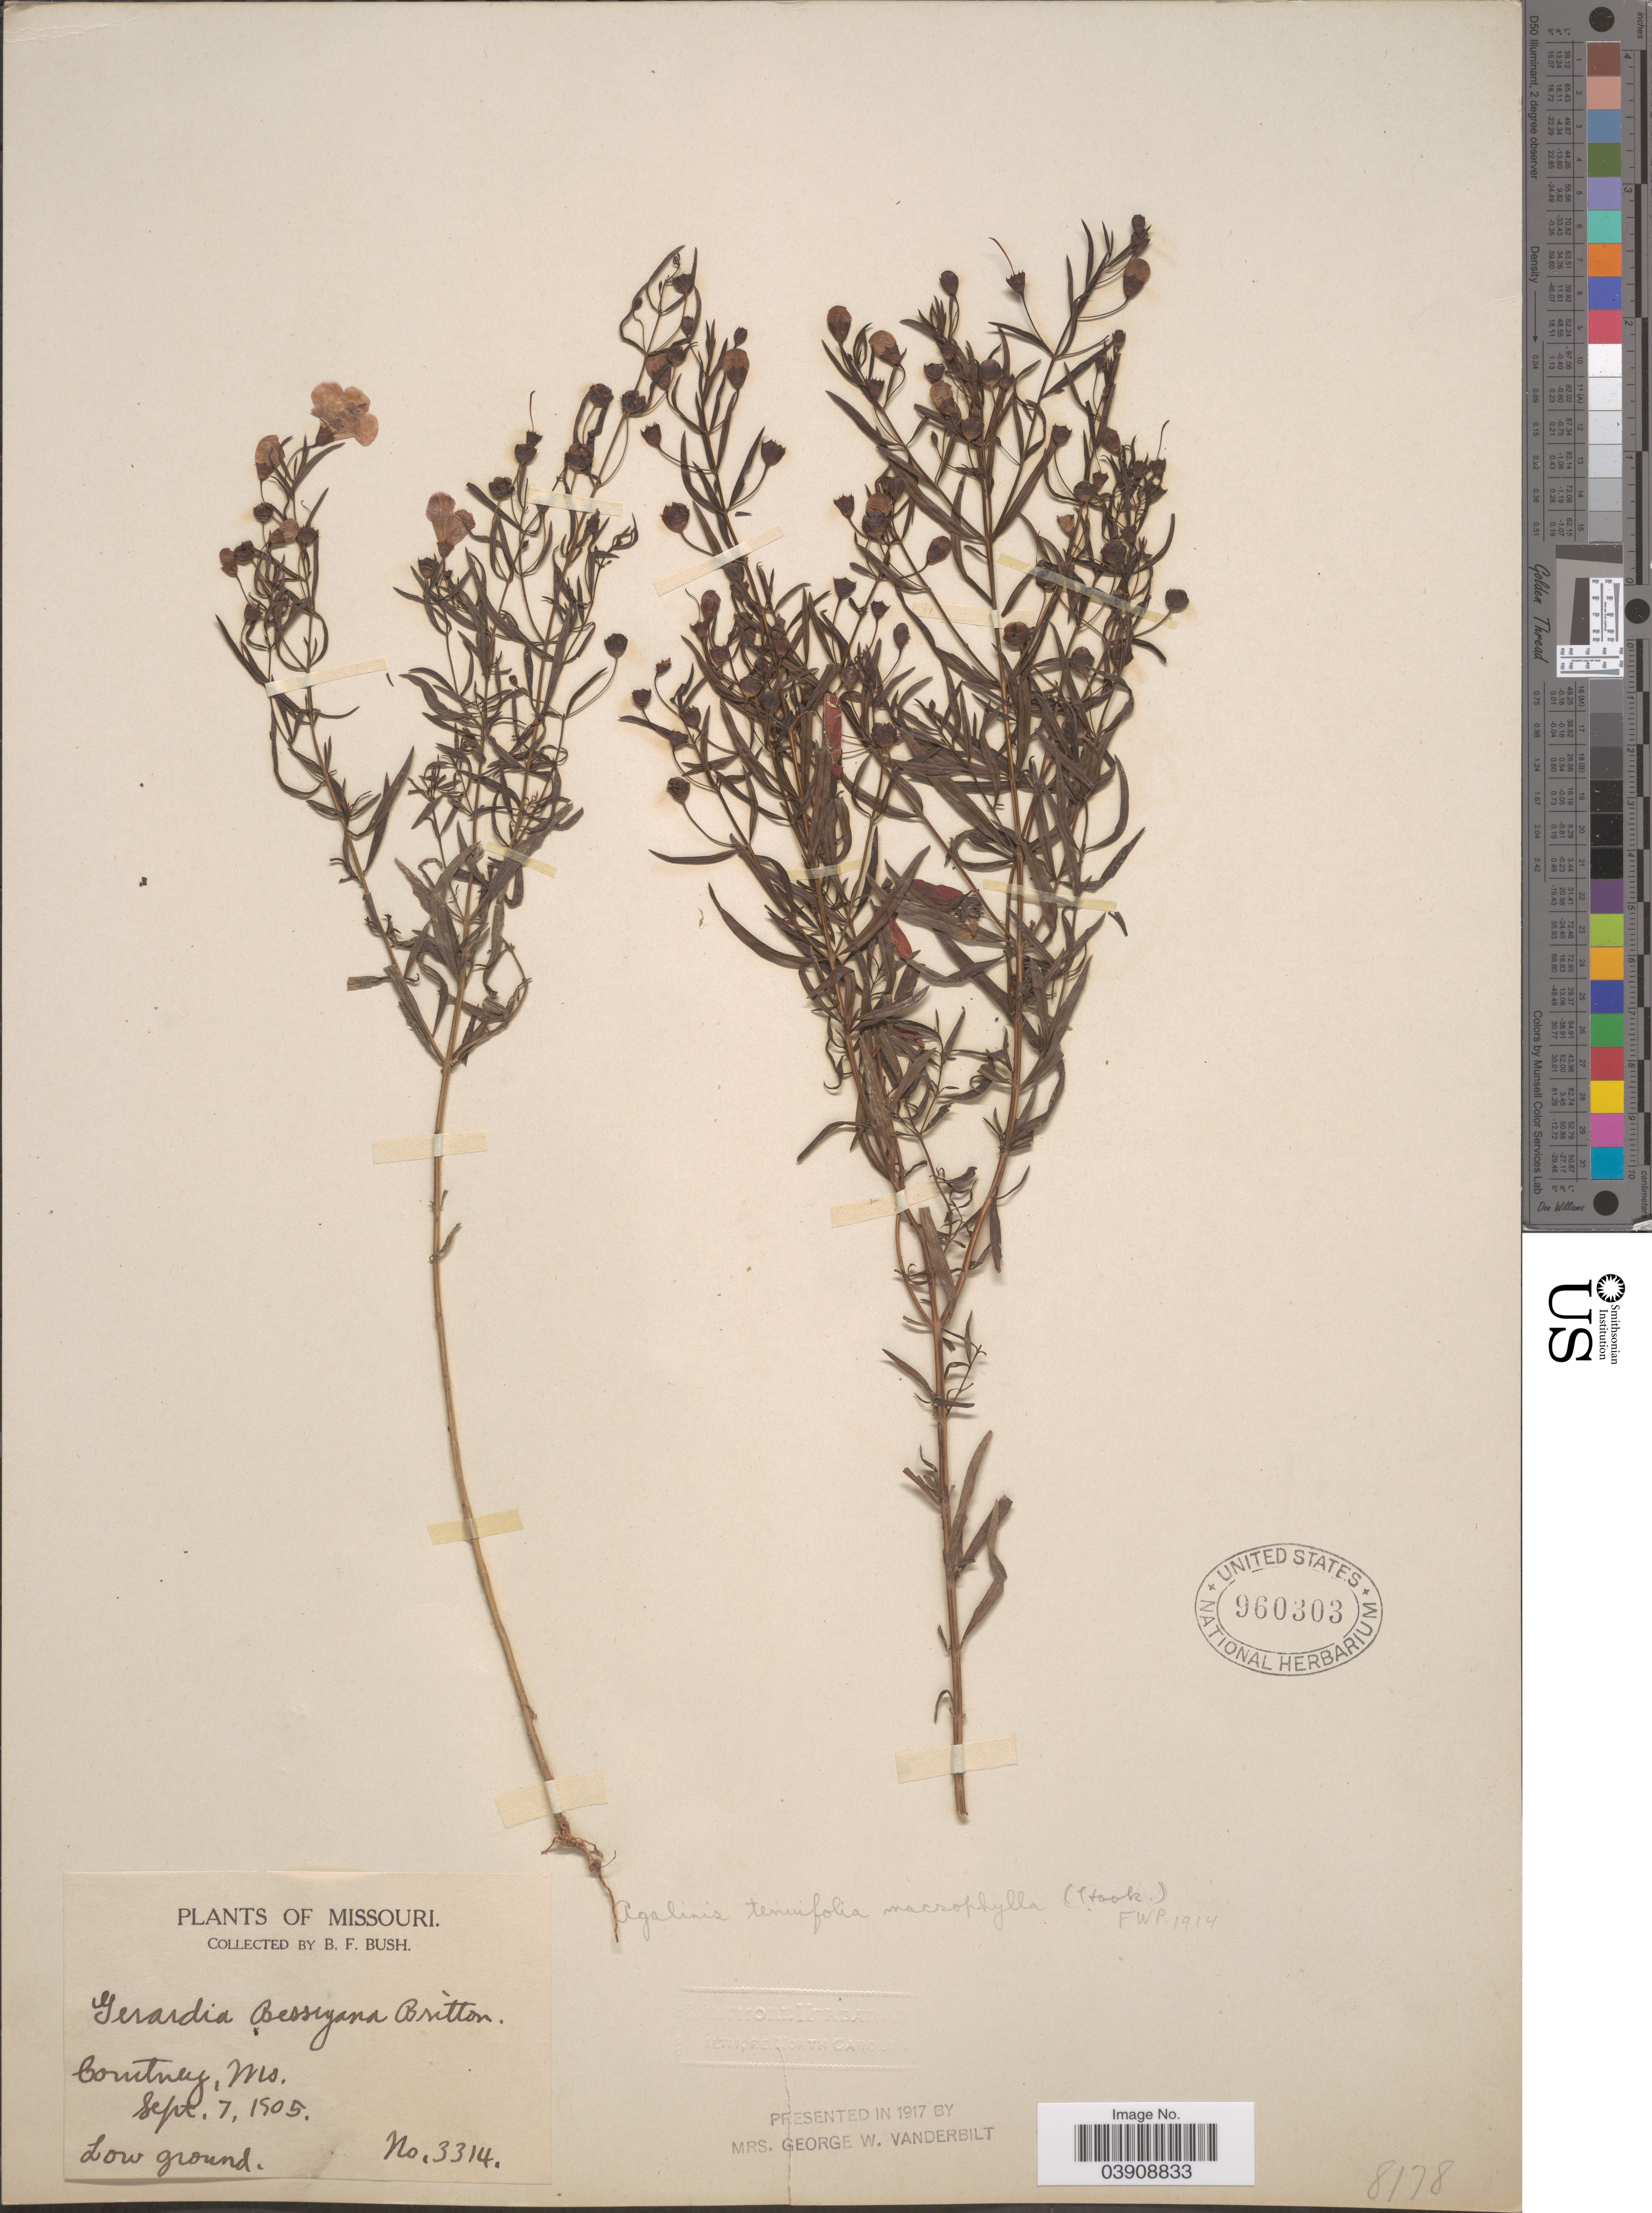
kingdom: Plantae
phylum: Tracheophyta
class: Magnoliopsida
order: Lamiales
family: Orobanchaceae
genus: Agalinis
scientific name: Agalinis tenuifolia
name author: (Vahl) Raf.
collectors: B. F. Bush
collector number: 3314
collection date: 1905-09-07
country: United States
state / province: Missouri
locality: Courtney.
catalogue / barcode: US 960303